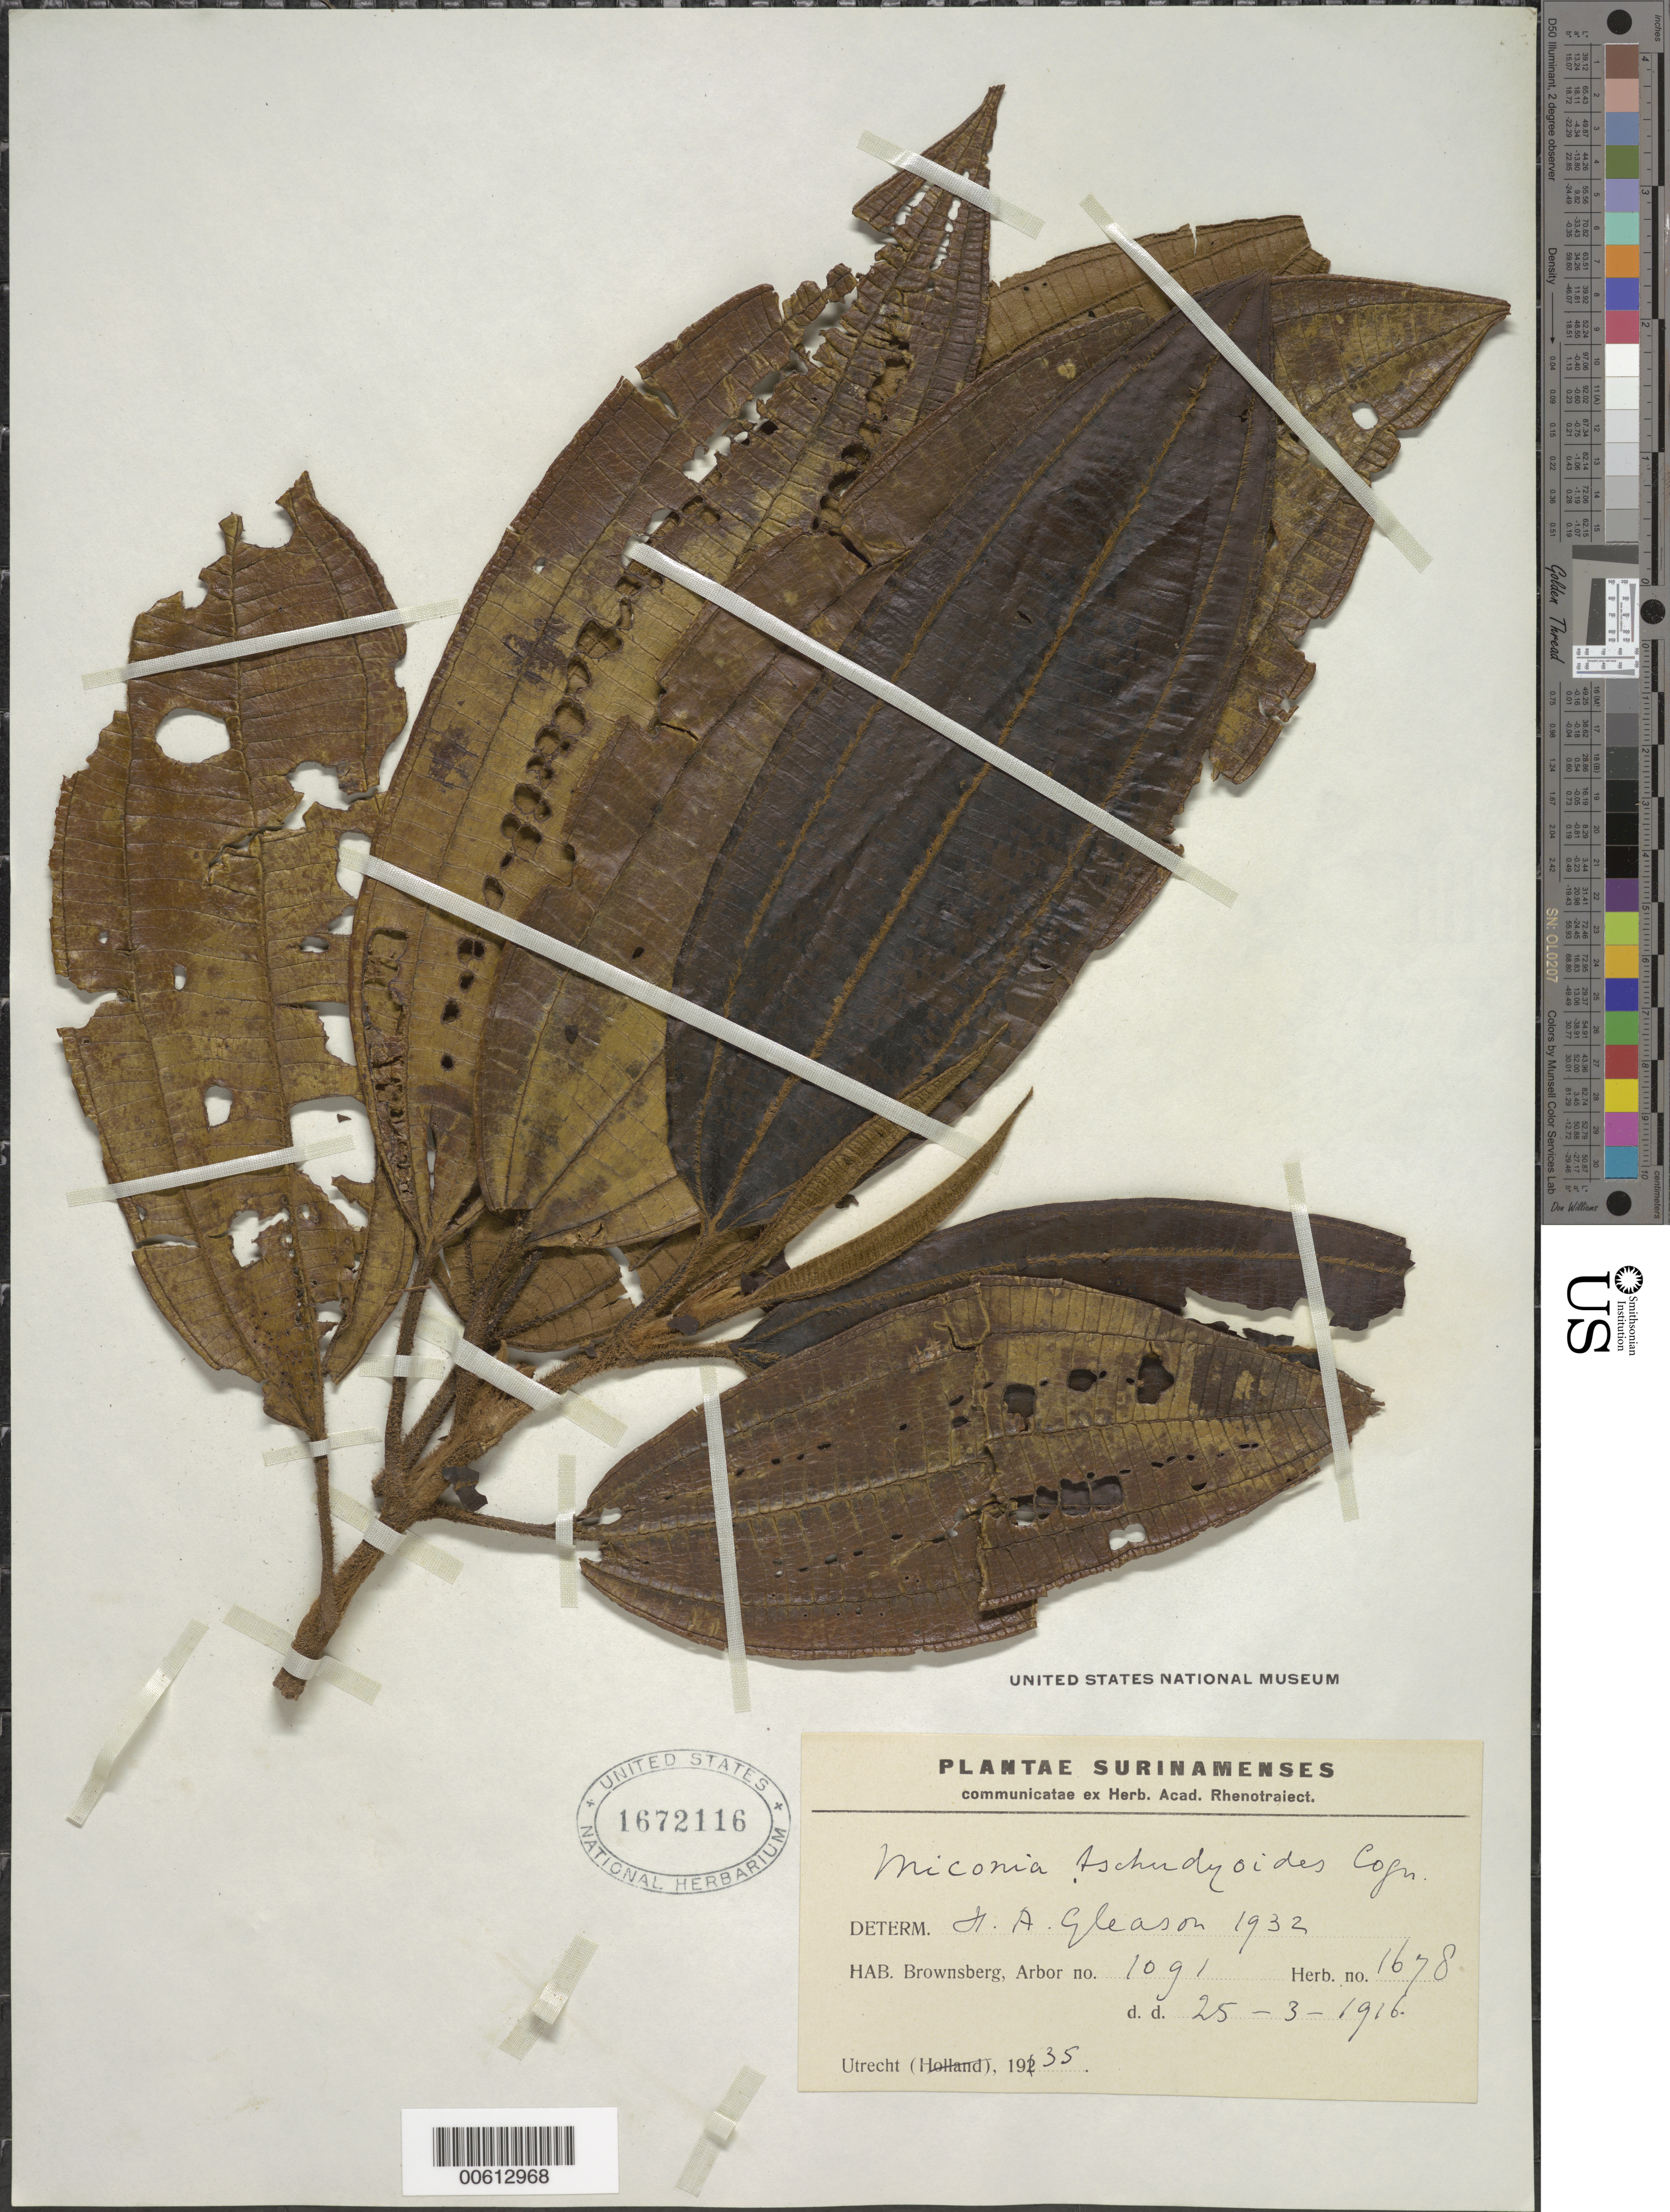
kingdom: Plantae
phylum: Tracheophyta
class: Magnoliopsida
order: Myrtales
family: Melastomataceae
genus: Miconia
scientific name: Miconia tschudyoides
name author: Cogn.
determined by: Gleason, H. A.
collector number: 1678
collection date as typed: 25-Mar-16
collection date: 1916-03-25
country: Suriname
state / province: Brokopondo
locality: Brownsberg, Forest Reserve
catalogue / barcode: US 1672116